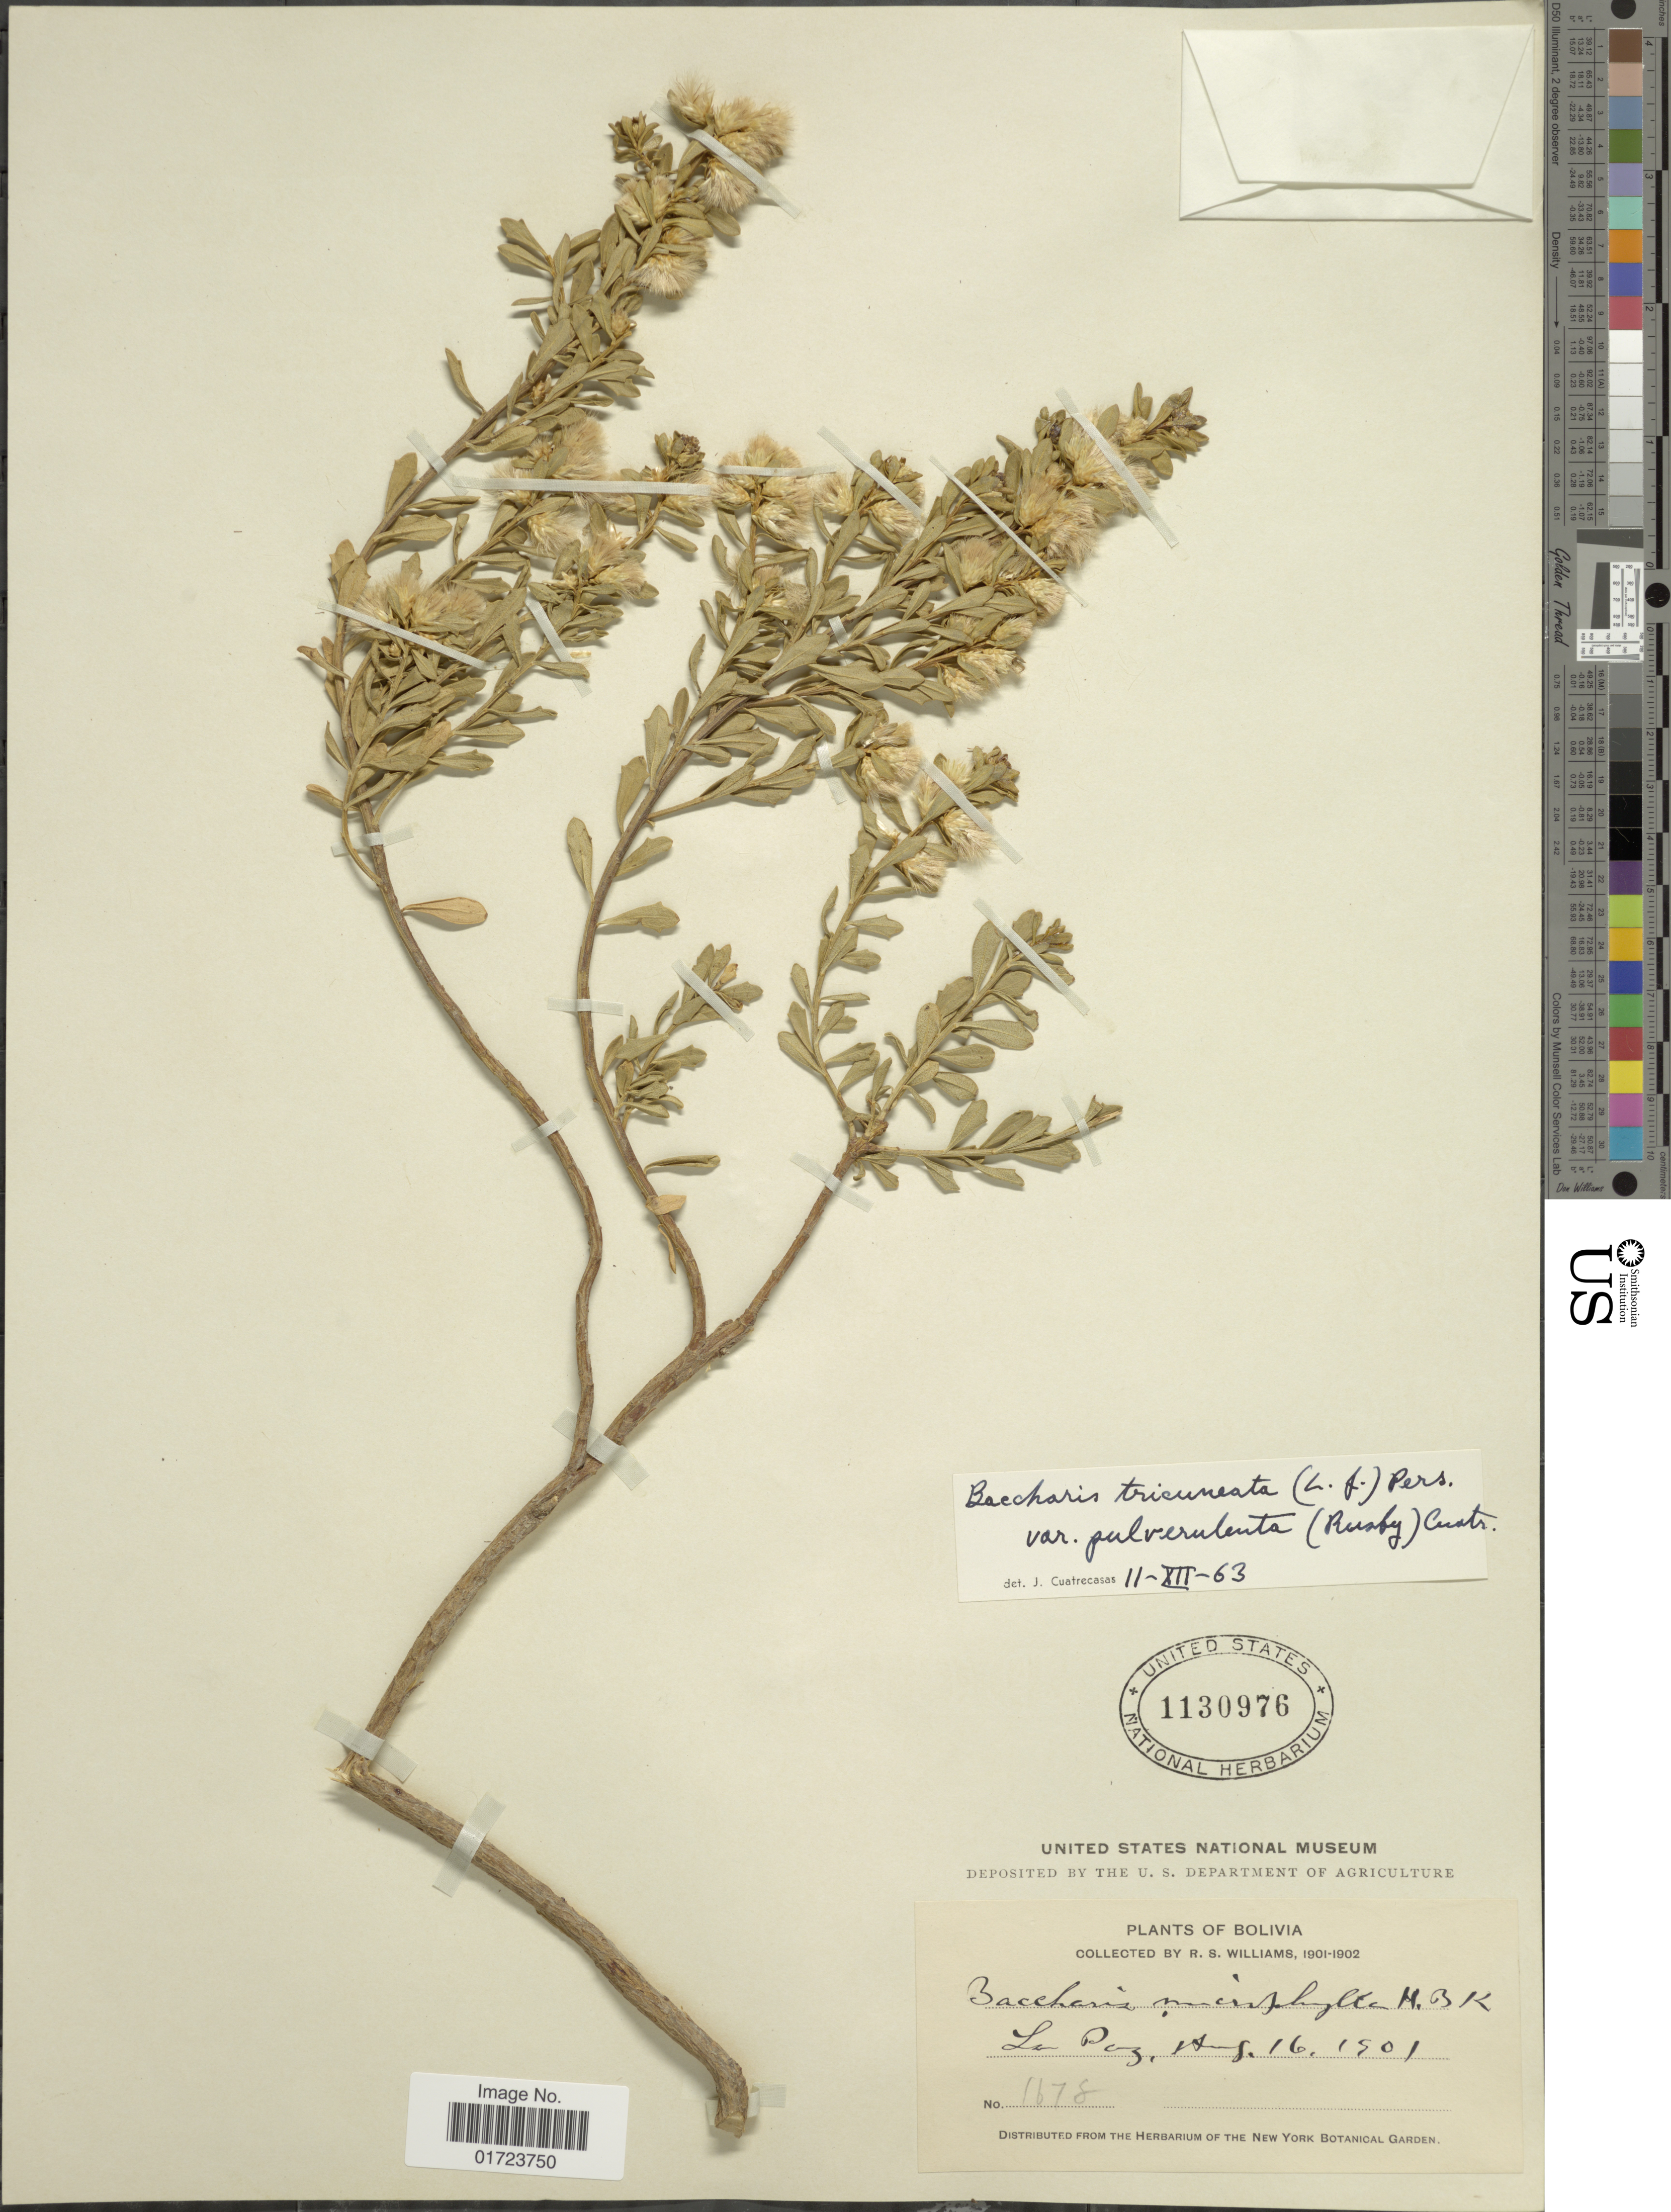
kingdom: Plantae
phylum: Tracheophyta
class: Magnoliopsida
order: Asterales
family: Asteraceae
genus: Baccharis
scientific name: Baccharis tricuneata var. pulverulenta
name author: (L. f.) Pers.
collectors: R. S. Williams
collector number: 1678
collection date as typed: Aug. 16, 1901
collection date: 1901-08-16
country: Bolivia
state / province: La Paz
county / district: Murillo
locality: La Paz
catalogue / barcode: US 1130976